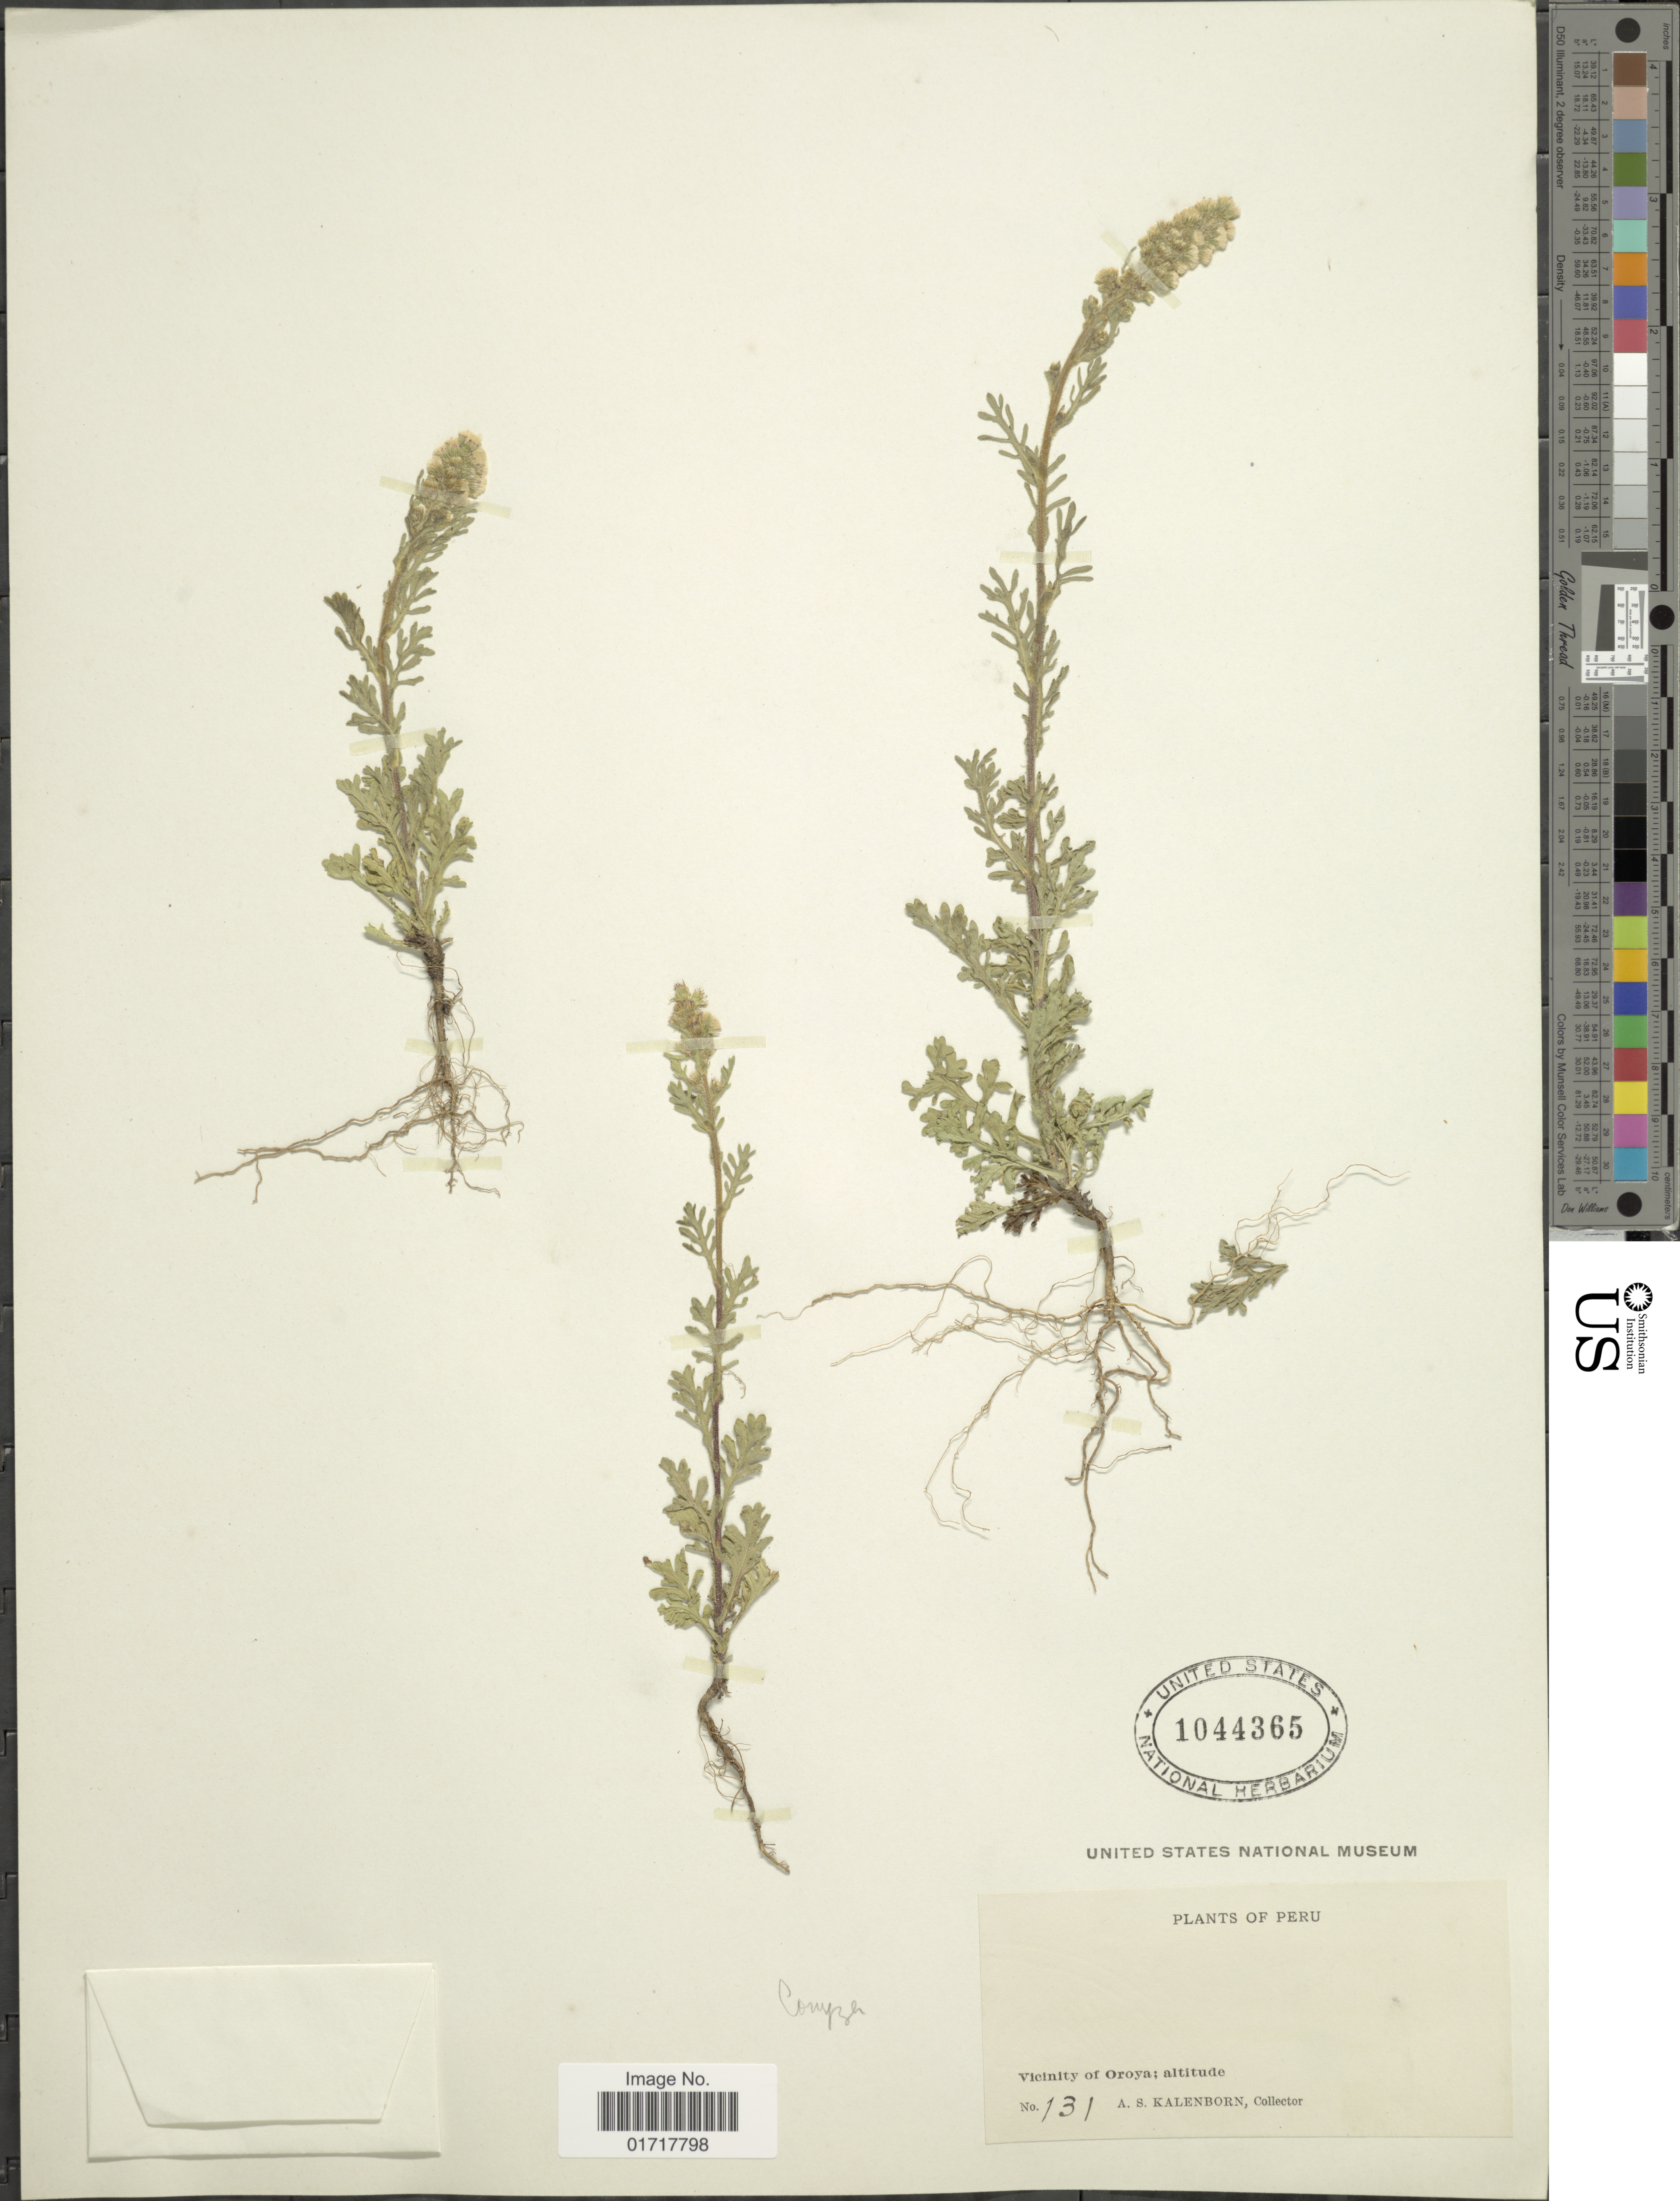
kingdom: Plantae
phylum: Tracheophyta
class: Magnoliopsida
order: Asterales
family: Asteraceae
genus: Conyza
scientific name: Conyza sp.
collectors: A. Kalenborn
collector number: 131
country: Peru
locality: Vicinity of Oroya.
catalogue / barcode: US 1044365